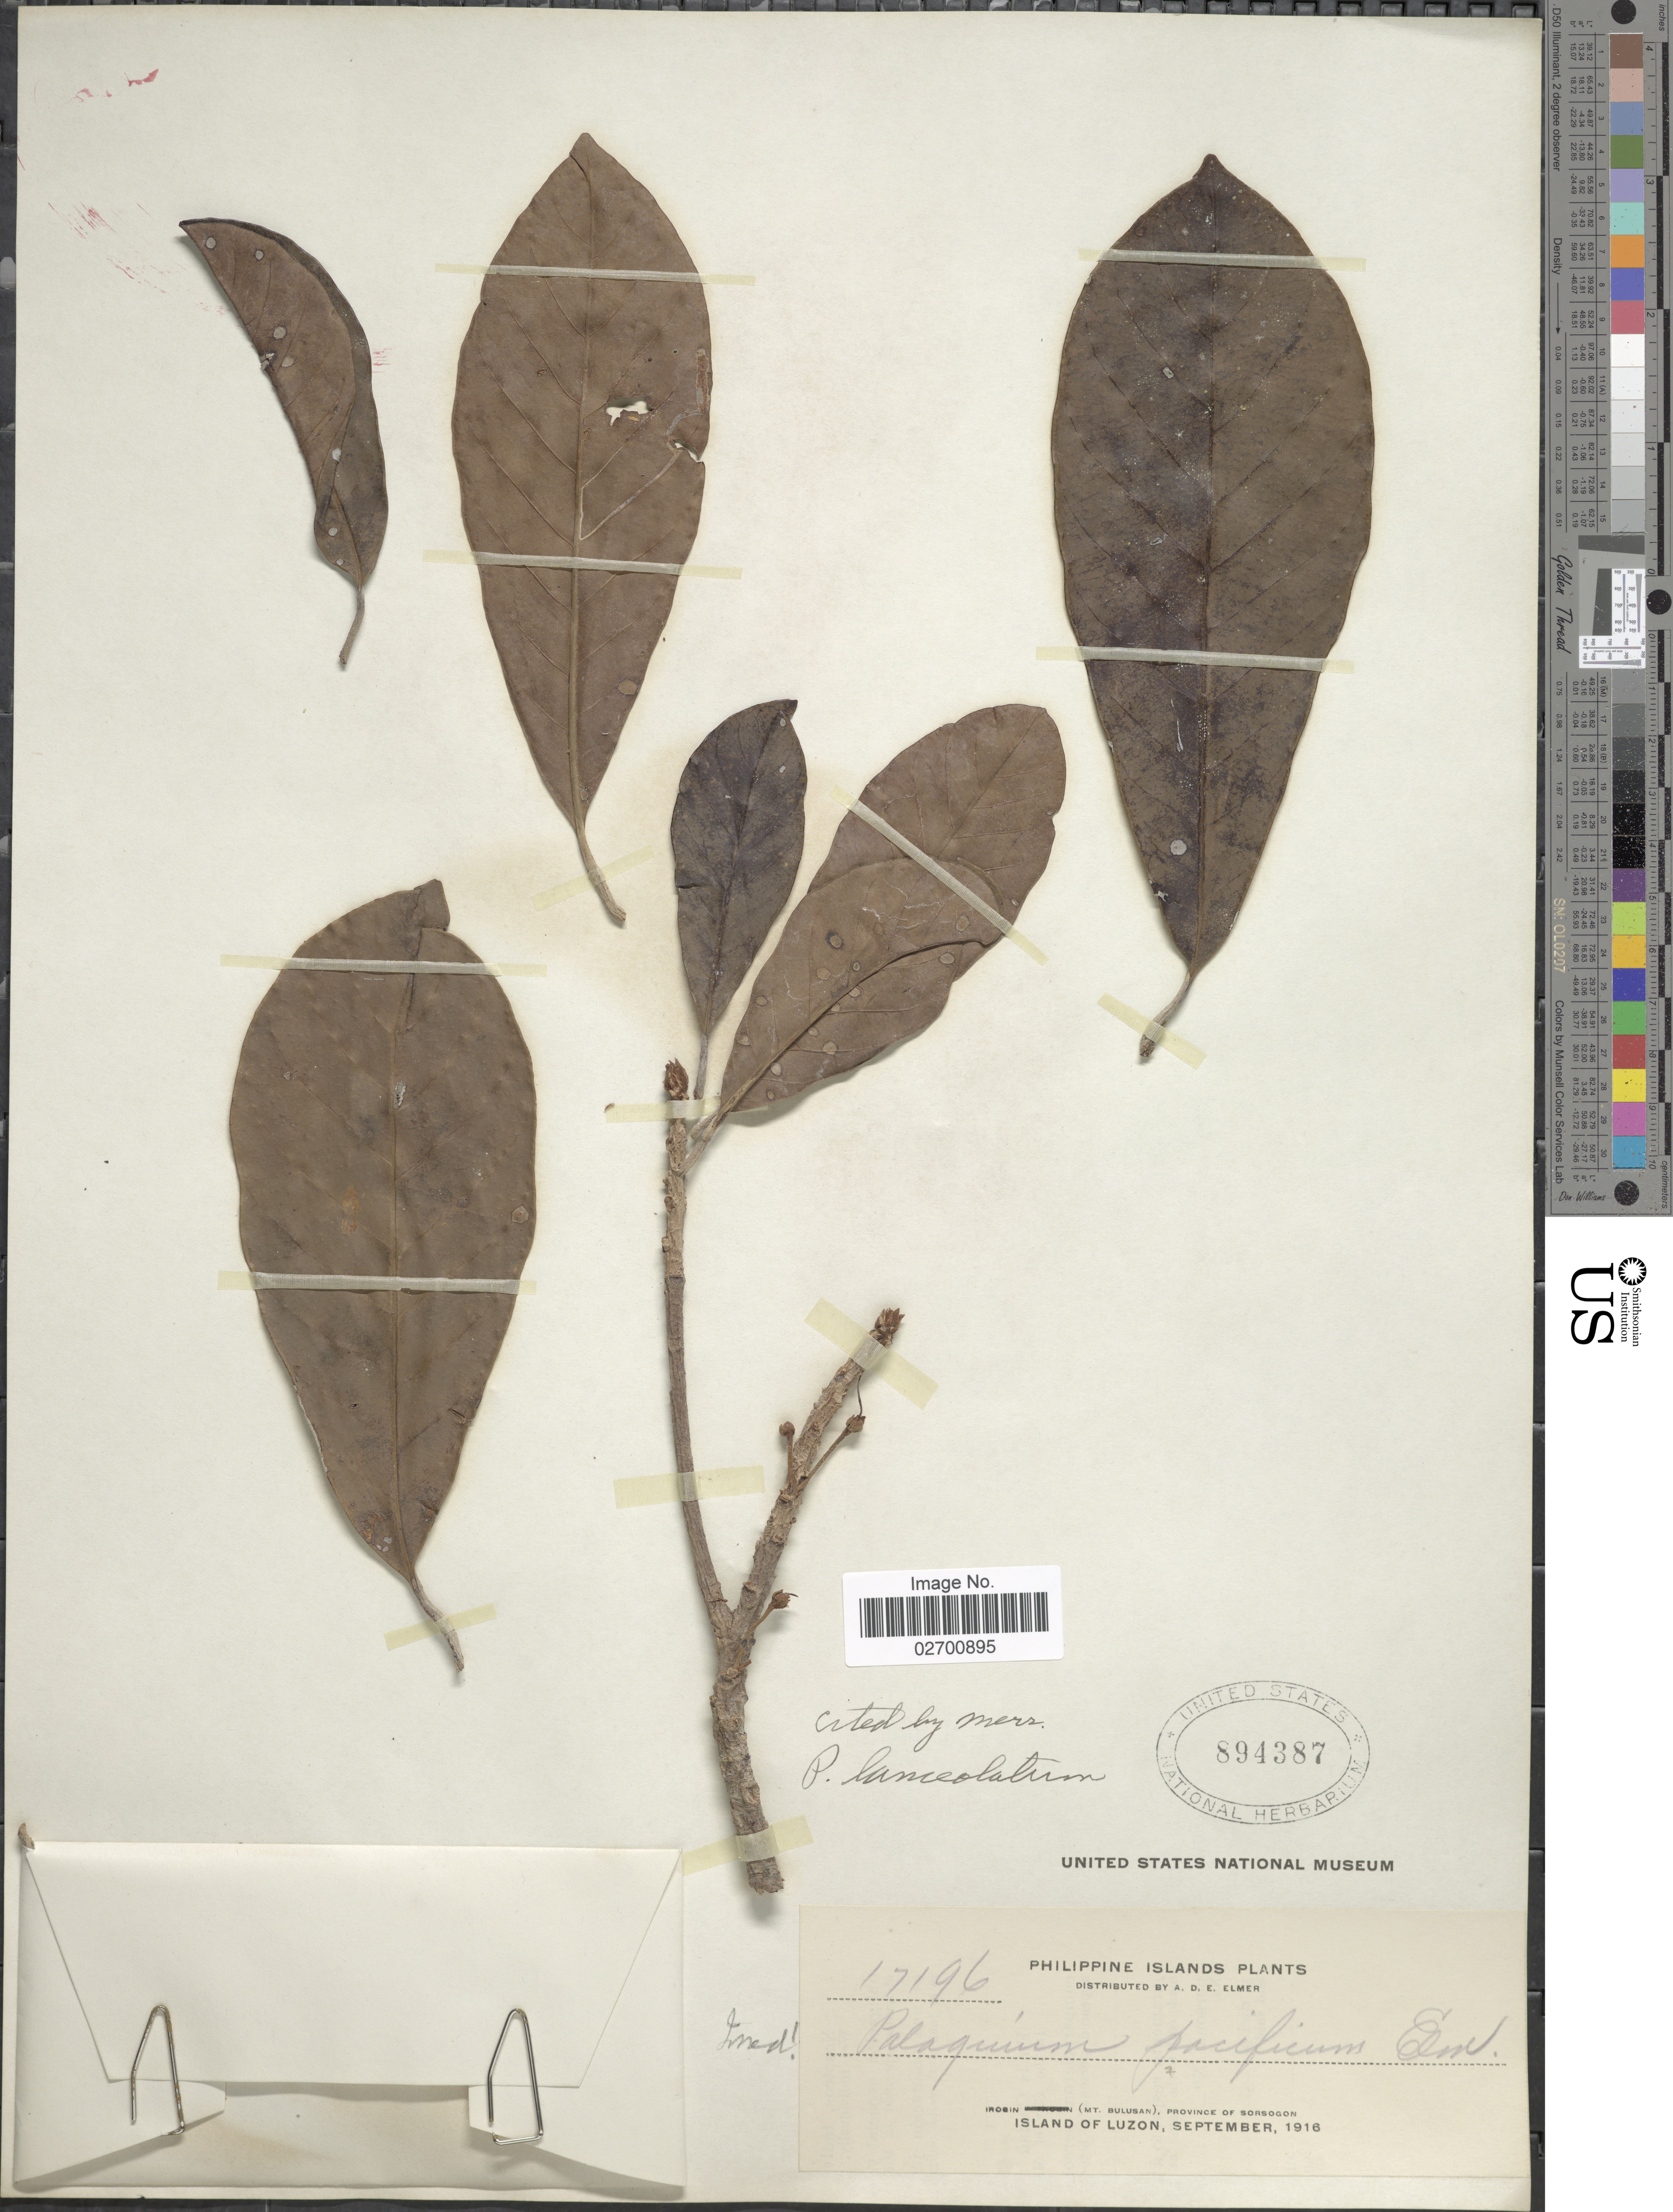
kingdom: Plantae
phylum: Tracheophyta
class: Magnoliopsida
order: Ericales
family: Sapotaceae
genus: Palaquium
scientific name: Palaquium lanceolatum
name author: Blanco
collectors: A. D. E. Elmer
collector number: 17196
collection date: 1916-09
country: Philippines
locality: Irosin (Mt. Bulusan), Province of Sorsogon, Island of Luzon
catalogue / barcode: US 894387